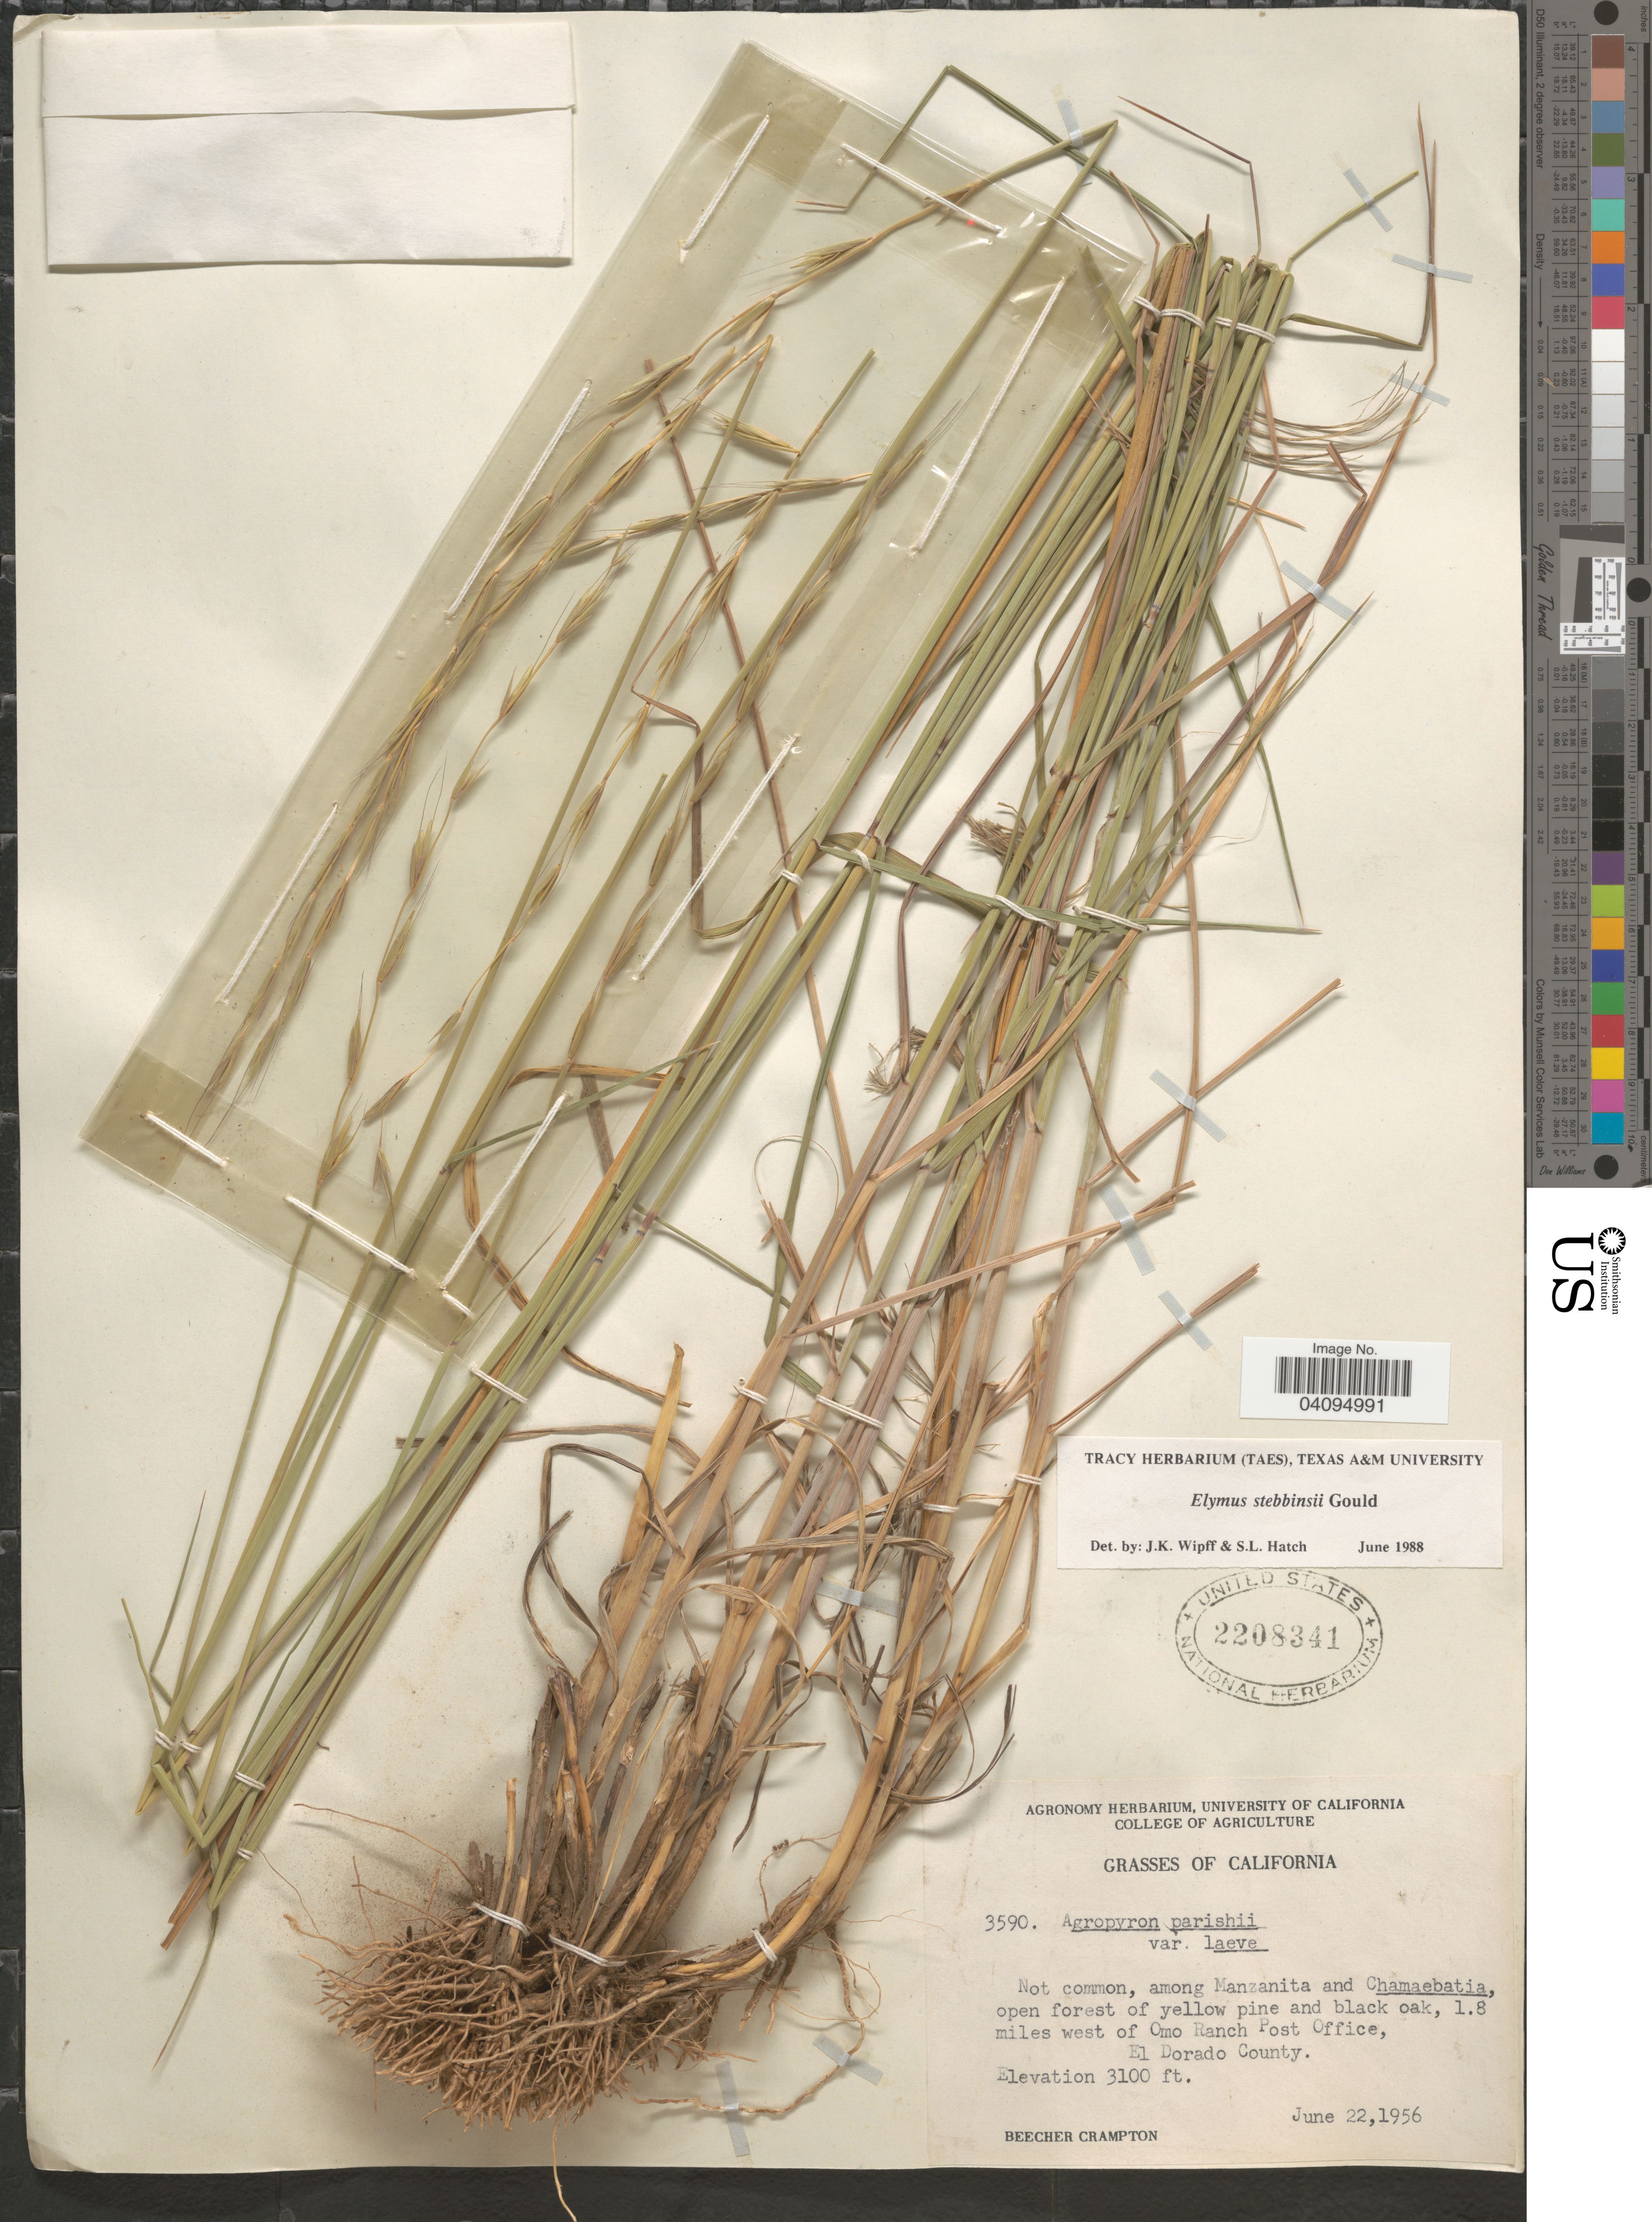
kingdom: Plantae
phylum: Tracheophyta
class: Liliopsida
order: Poales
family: Poaceae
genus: Elymus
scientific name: Elymus stebbinsii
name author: Gould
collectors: B. Crampton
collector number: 3590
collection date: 1956-06-22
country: United States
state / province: California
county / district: El Dorado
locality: Open forest of yellow pine and black oak, 1.8 miles west of Omo Ranch Post Office, El Dorado County.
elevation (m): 945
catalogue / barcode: US 2208341